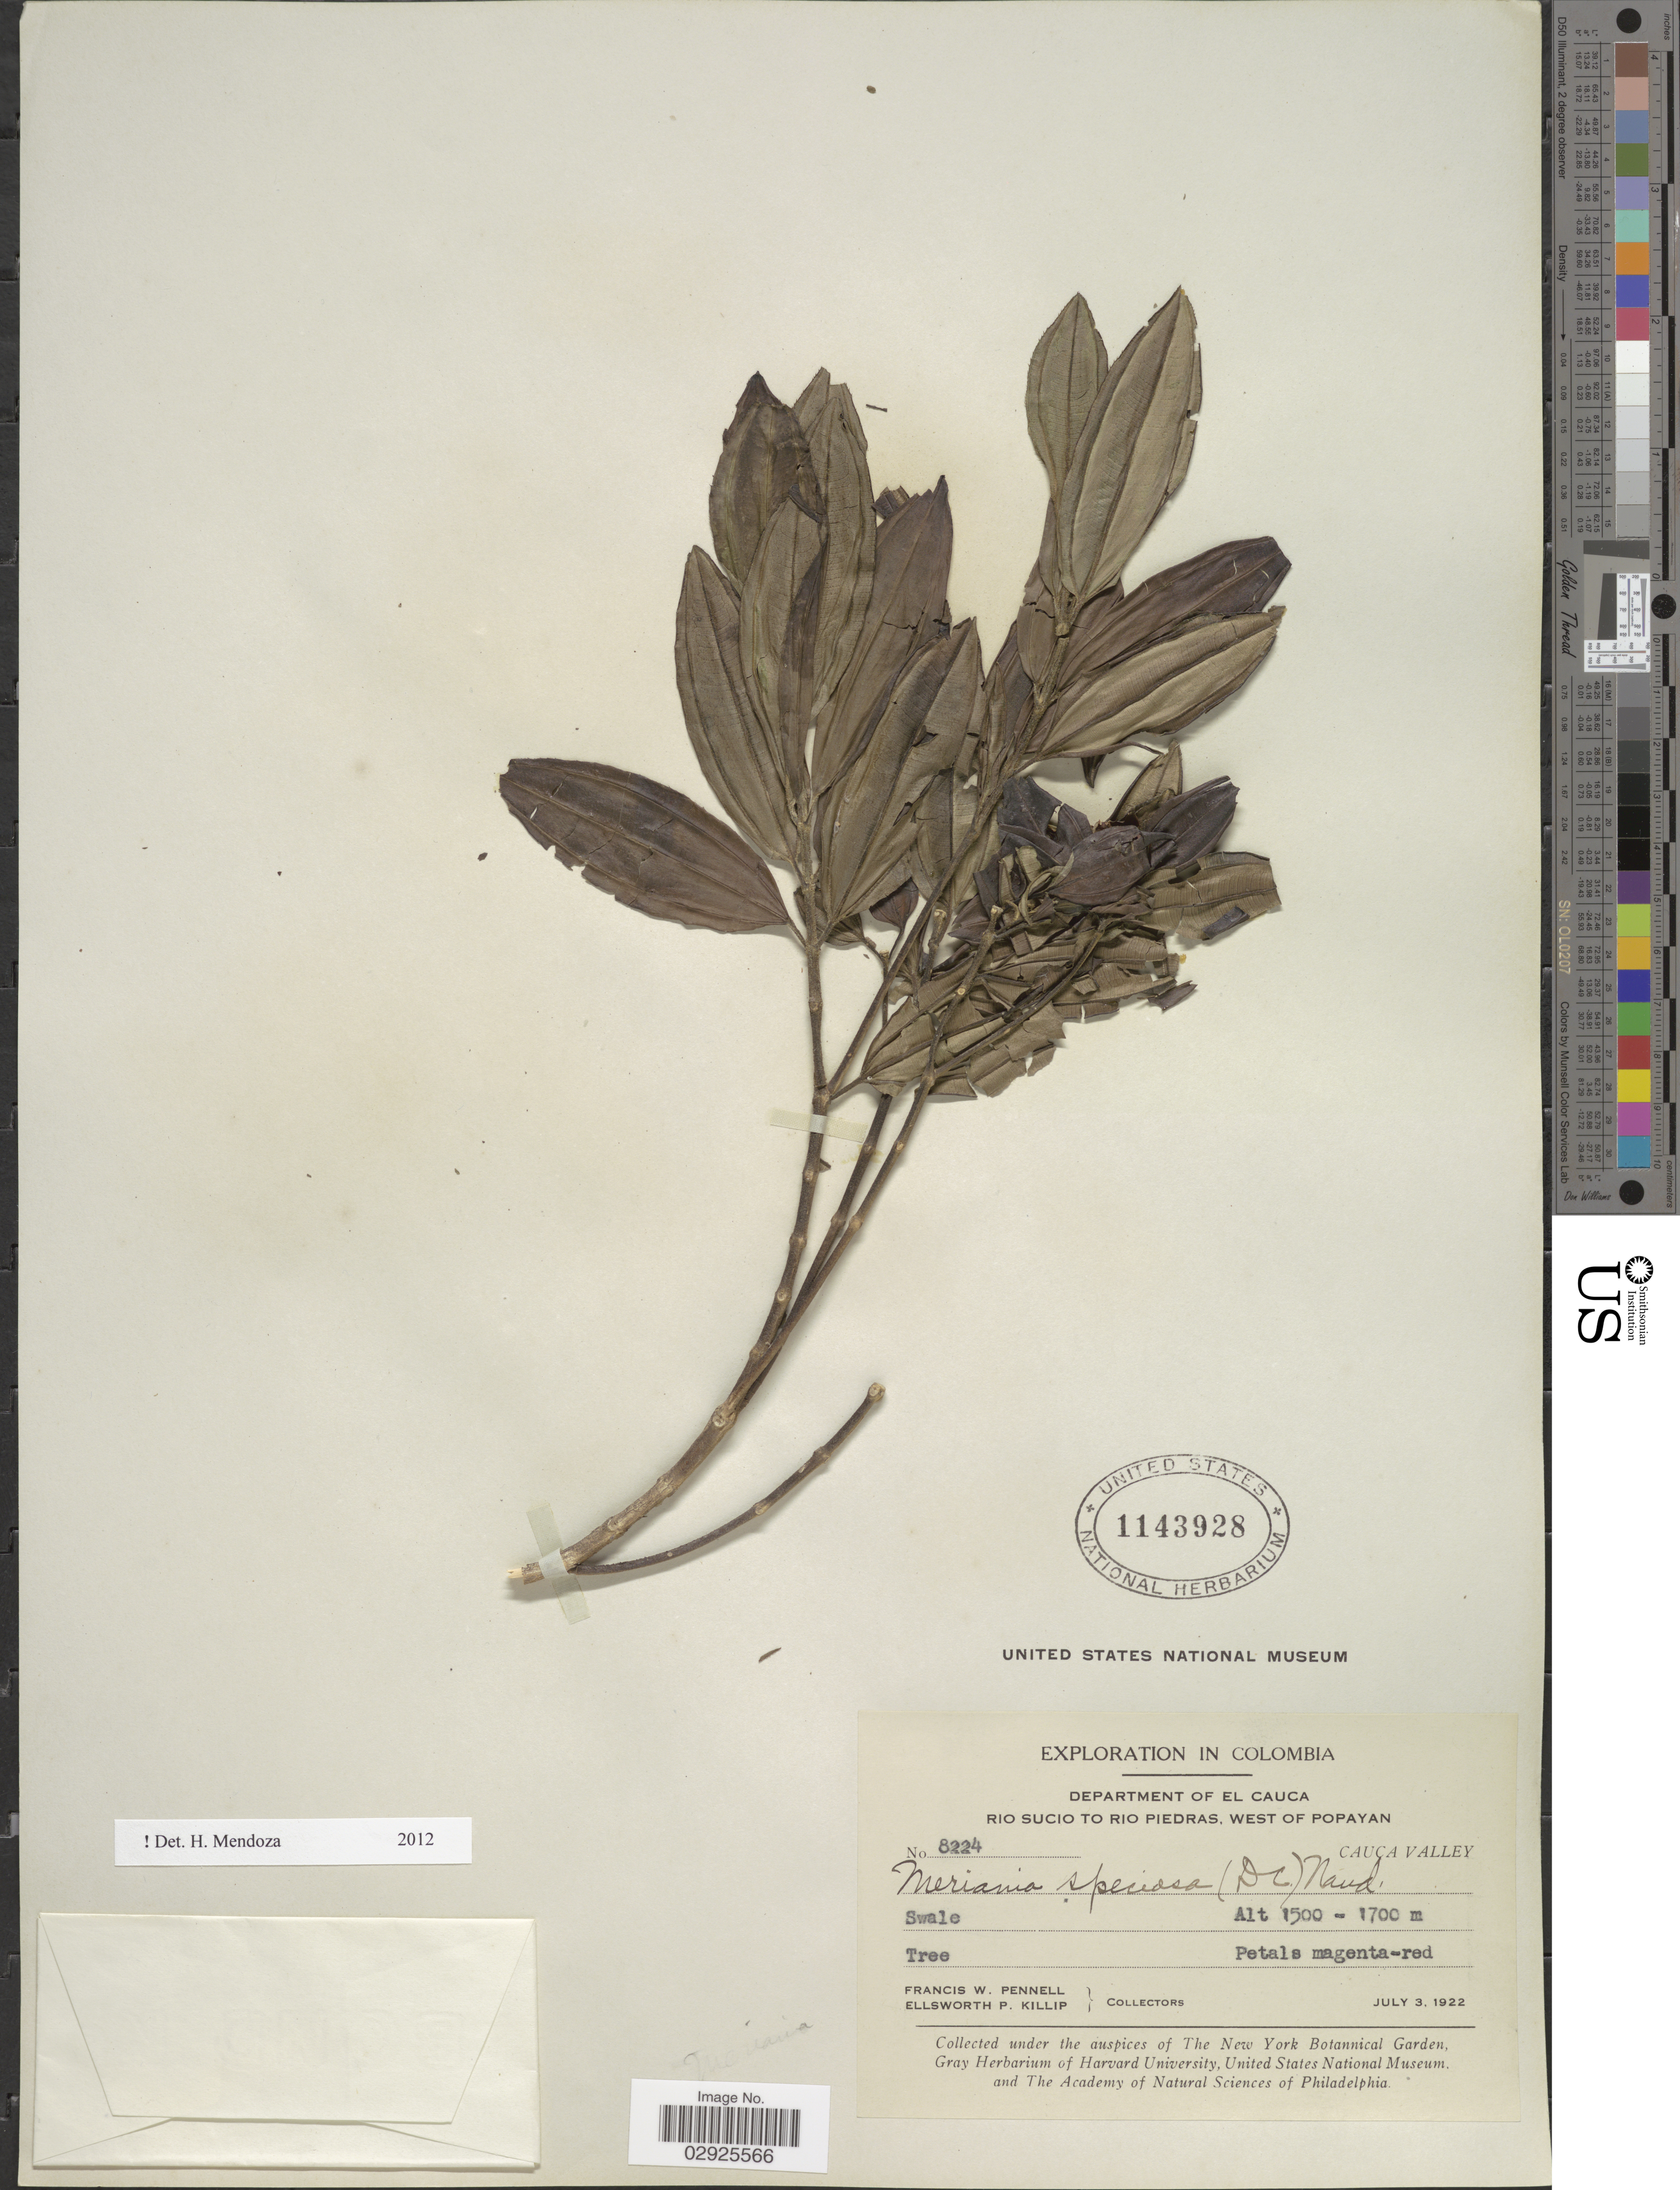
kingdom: Plantae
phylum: Tracheophyta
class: Magnoliopsida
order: Myrtales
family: Melastomataceae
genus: Meriania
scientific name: Meriania speciosa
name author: (Bonpl.) Naudin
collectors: F. W. Pennell & E. P. Killip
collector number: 8224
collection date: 1922-07-03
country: Colombia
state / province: Cauca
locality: Department of El Cauca, Rio Sucio to Rio Piedras, West of Popayan, Cauca Valley.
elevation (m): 1500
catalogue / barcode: US 1143928